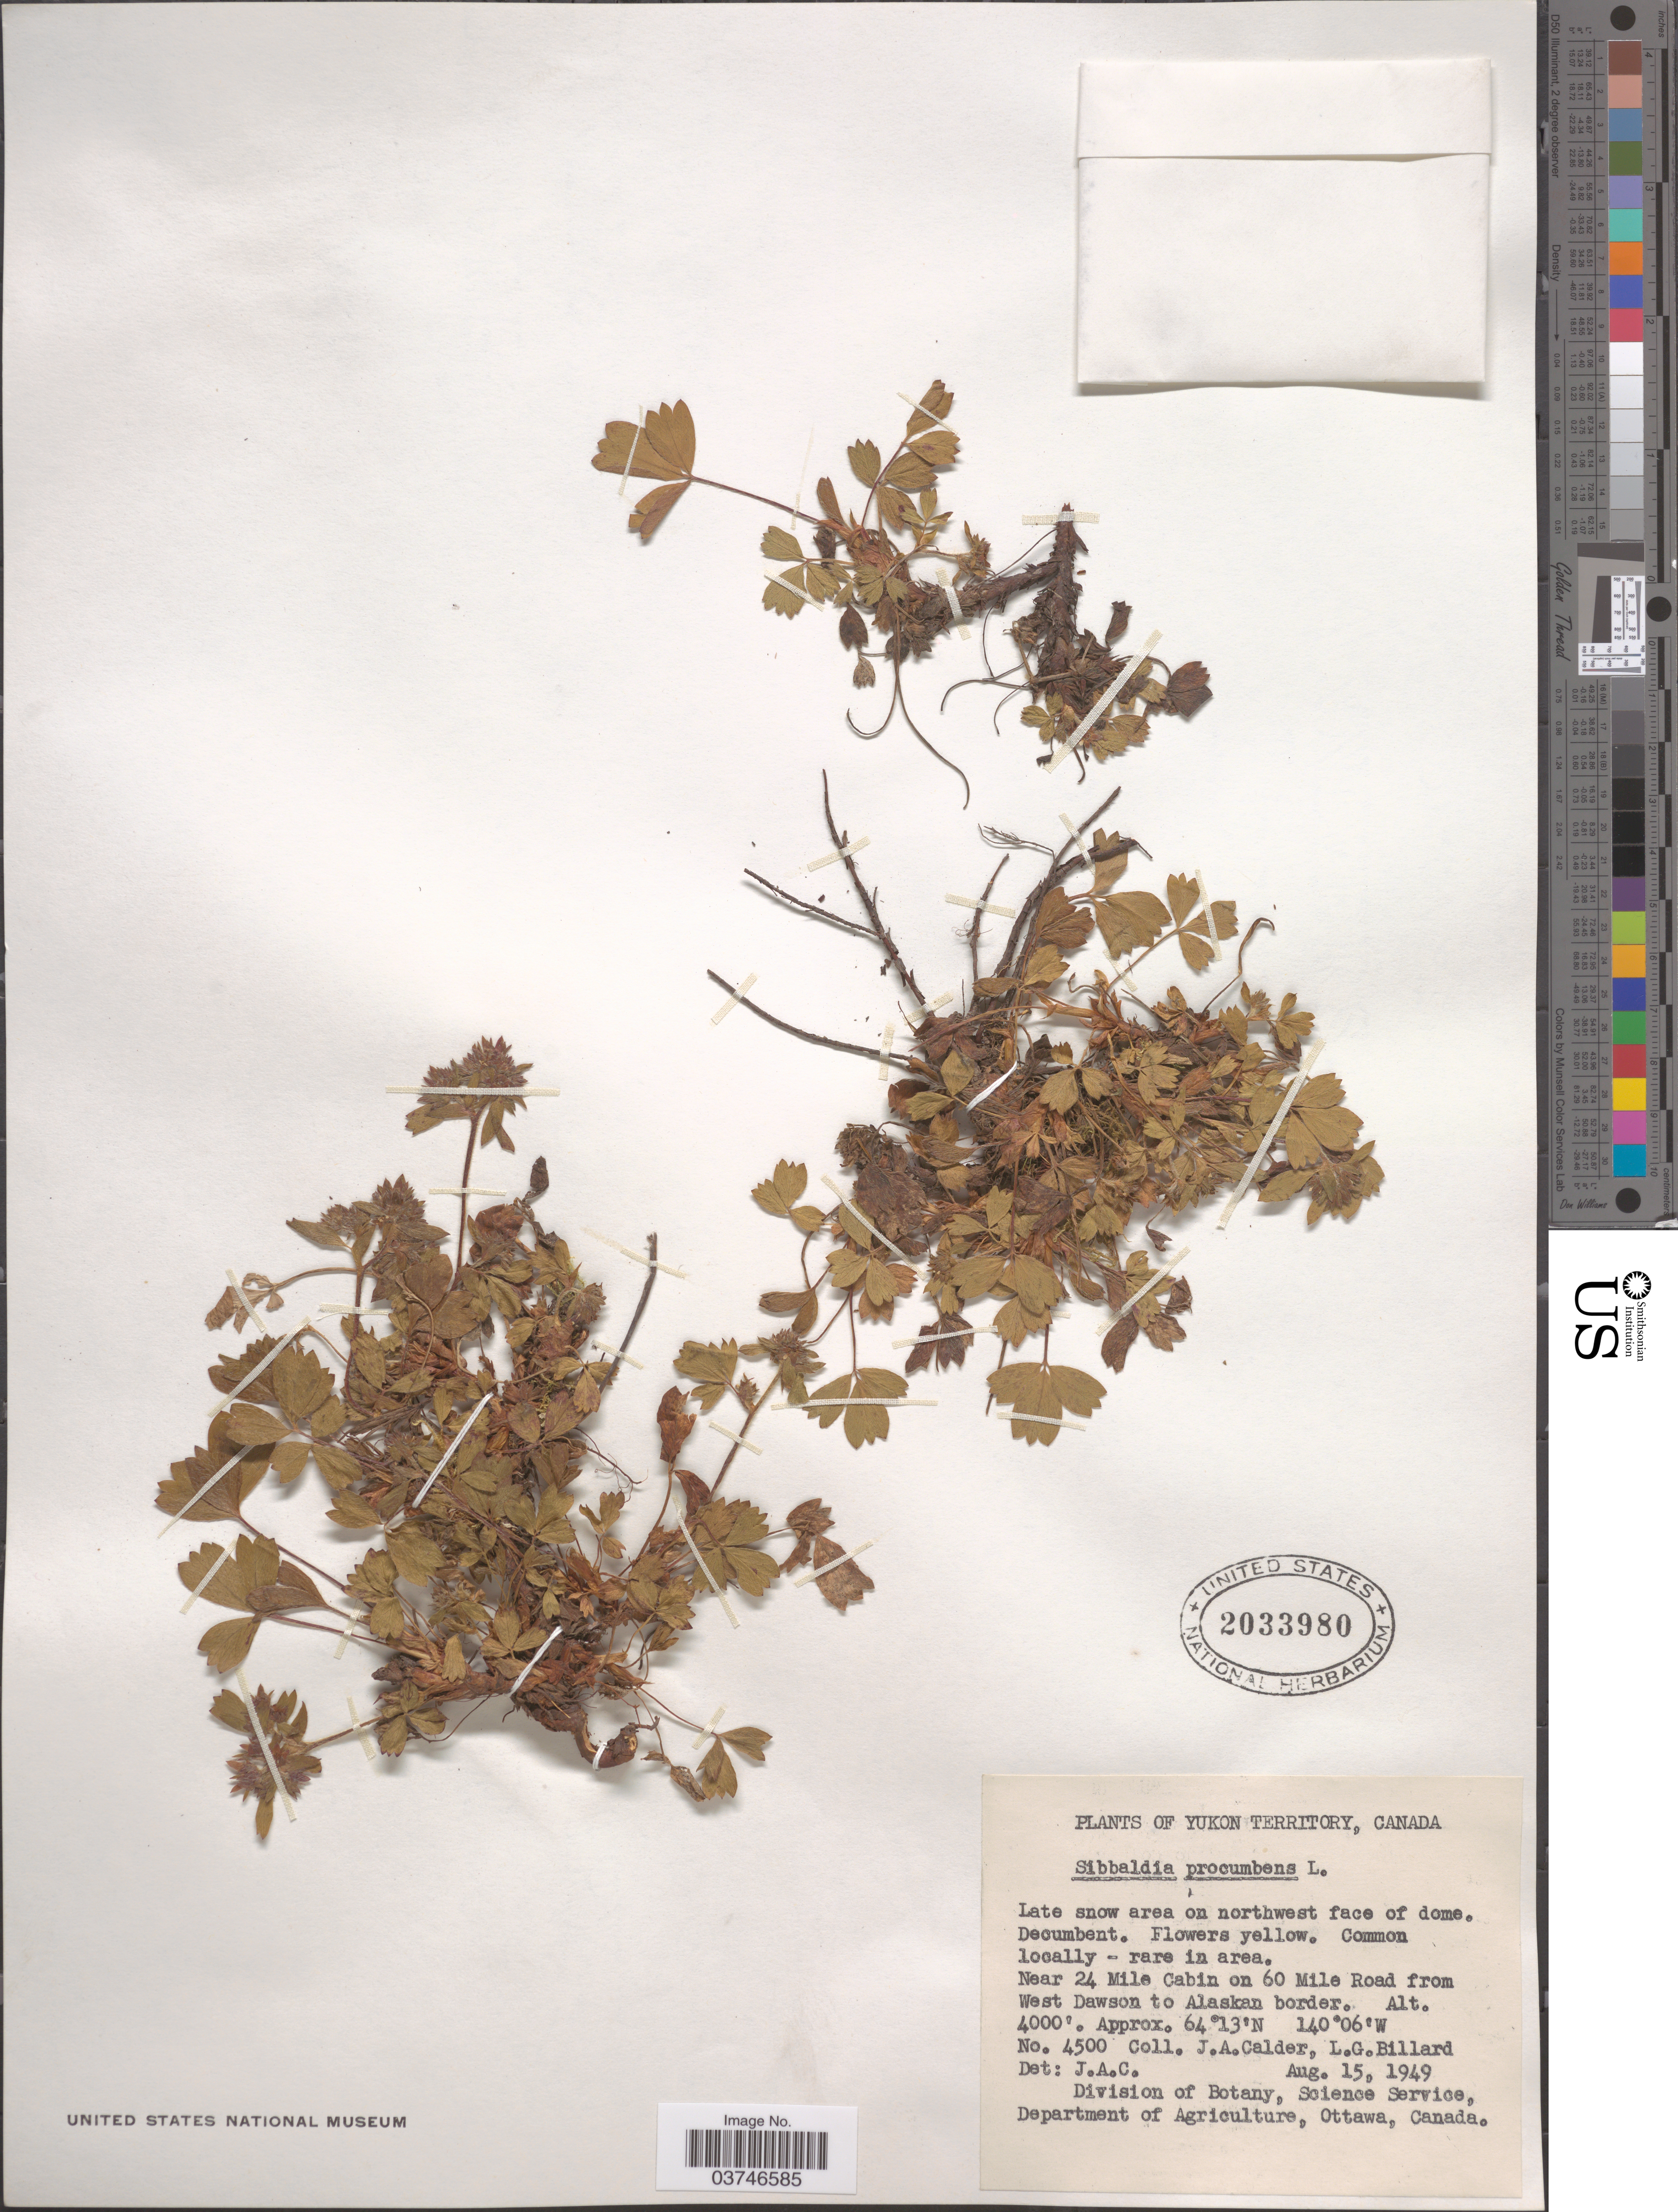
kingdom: Plantae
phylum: Tracheophyta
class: Magnoliopsida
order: Rosales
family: Rosaceae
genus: Sibbaldia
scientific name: Sibbaldia procumbens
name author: L.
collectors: J. A. Calder & L. Billard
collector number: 4500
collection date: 1949-08-15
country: Canada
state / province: Yukon Territory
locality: Near 24 Mile Cabin on 60 Mile Road from West Dawson to Alaskan border.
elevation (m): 1219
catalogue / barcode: US 2033980